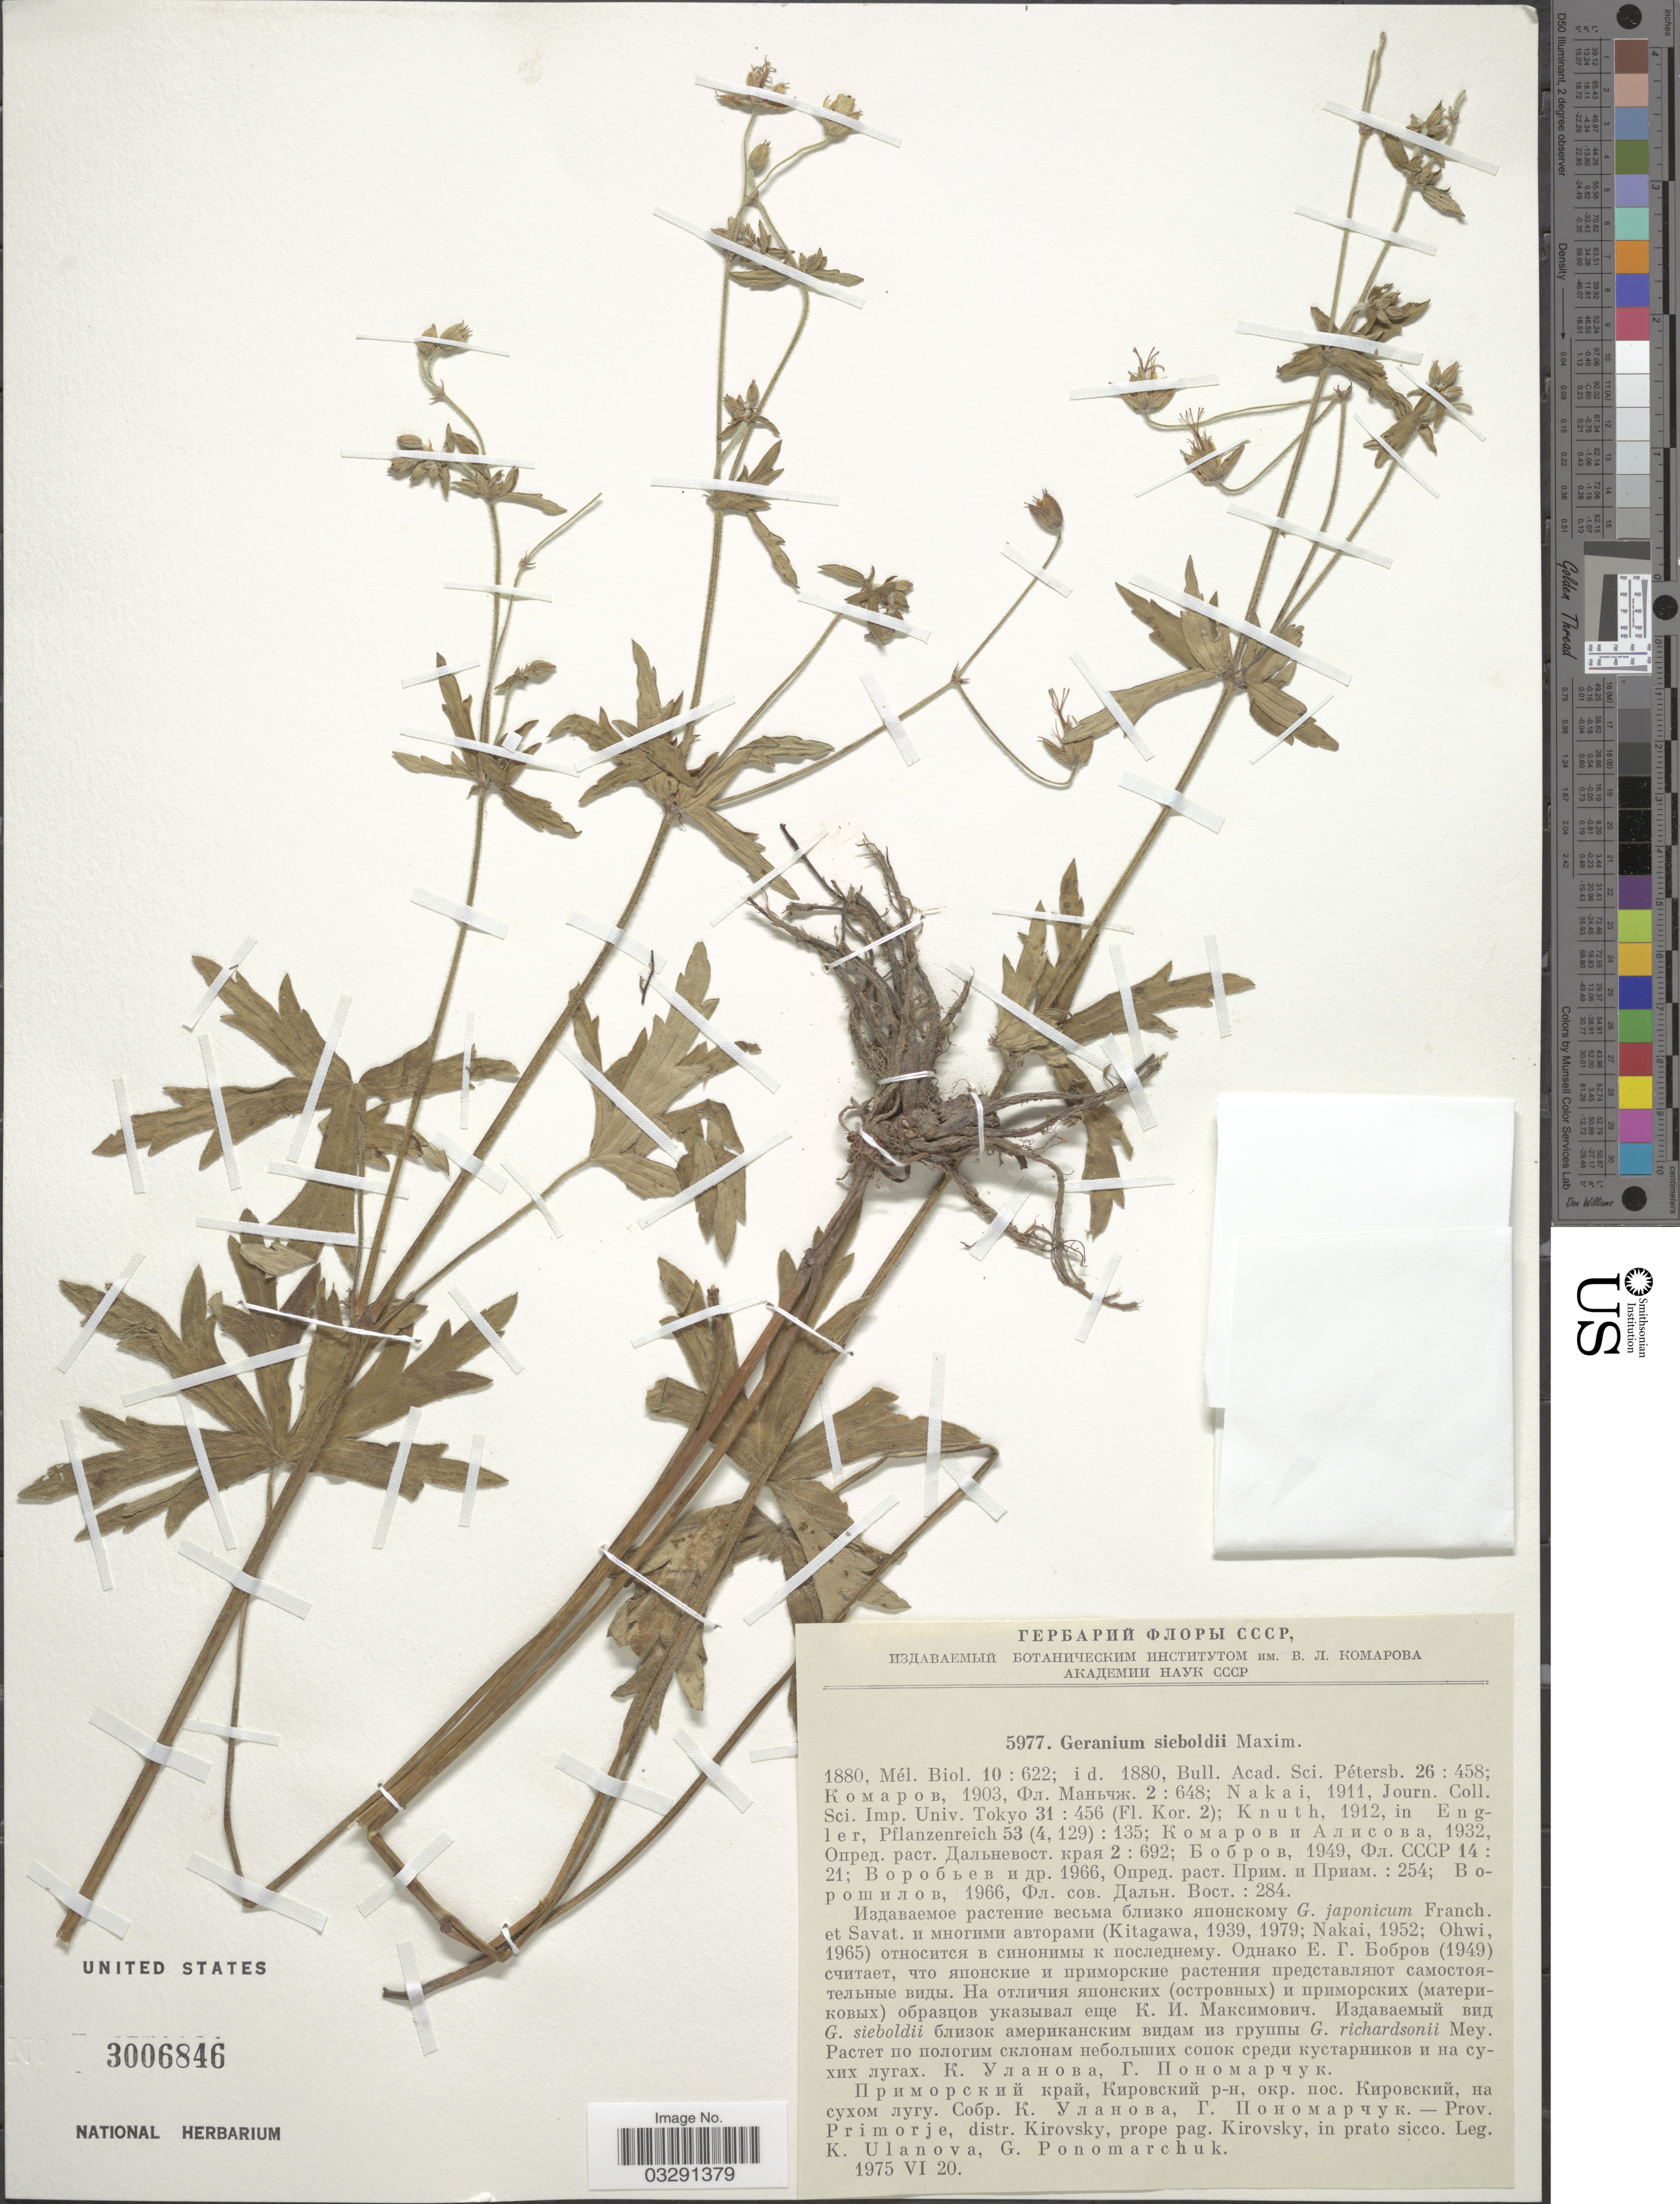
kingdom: Plantae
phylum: Tracheophyta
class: Magnoliopsida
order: Geraniales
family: Geraniaceae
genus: Geranium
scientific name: Geranium sieboldii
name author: Maxim.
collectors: K. Ulanova & G. I. Ponomarchuk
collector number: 5977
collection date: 1975-06-20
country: Russian Federation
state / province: Primorsky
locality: Prov. Primorje, distr. Kirovsky, prope pag. Kirovsky, in prato sicco.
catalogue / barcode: US 3006846